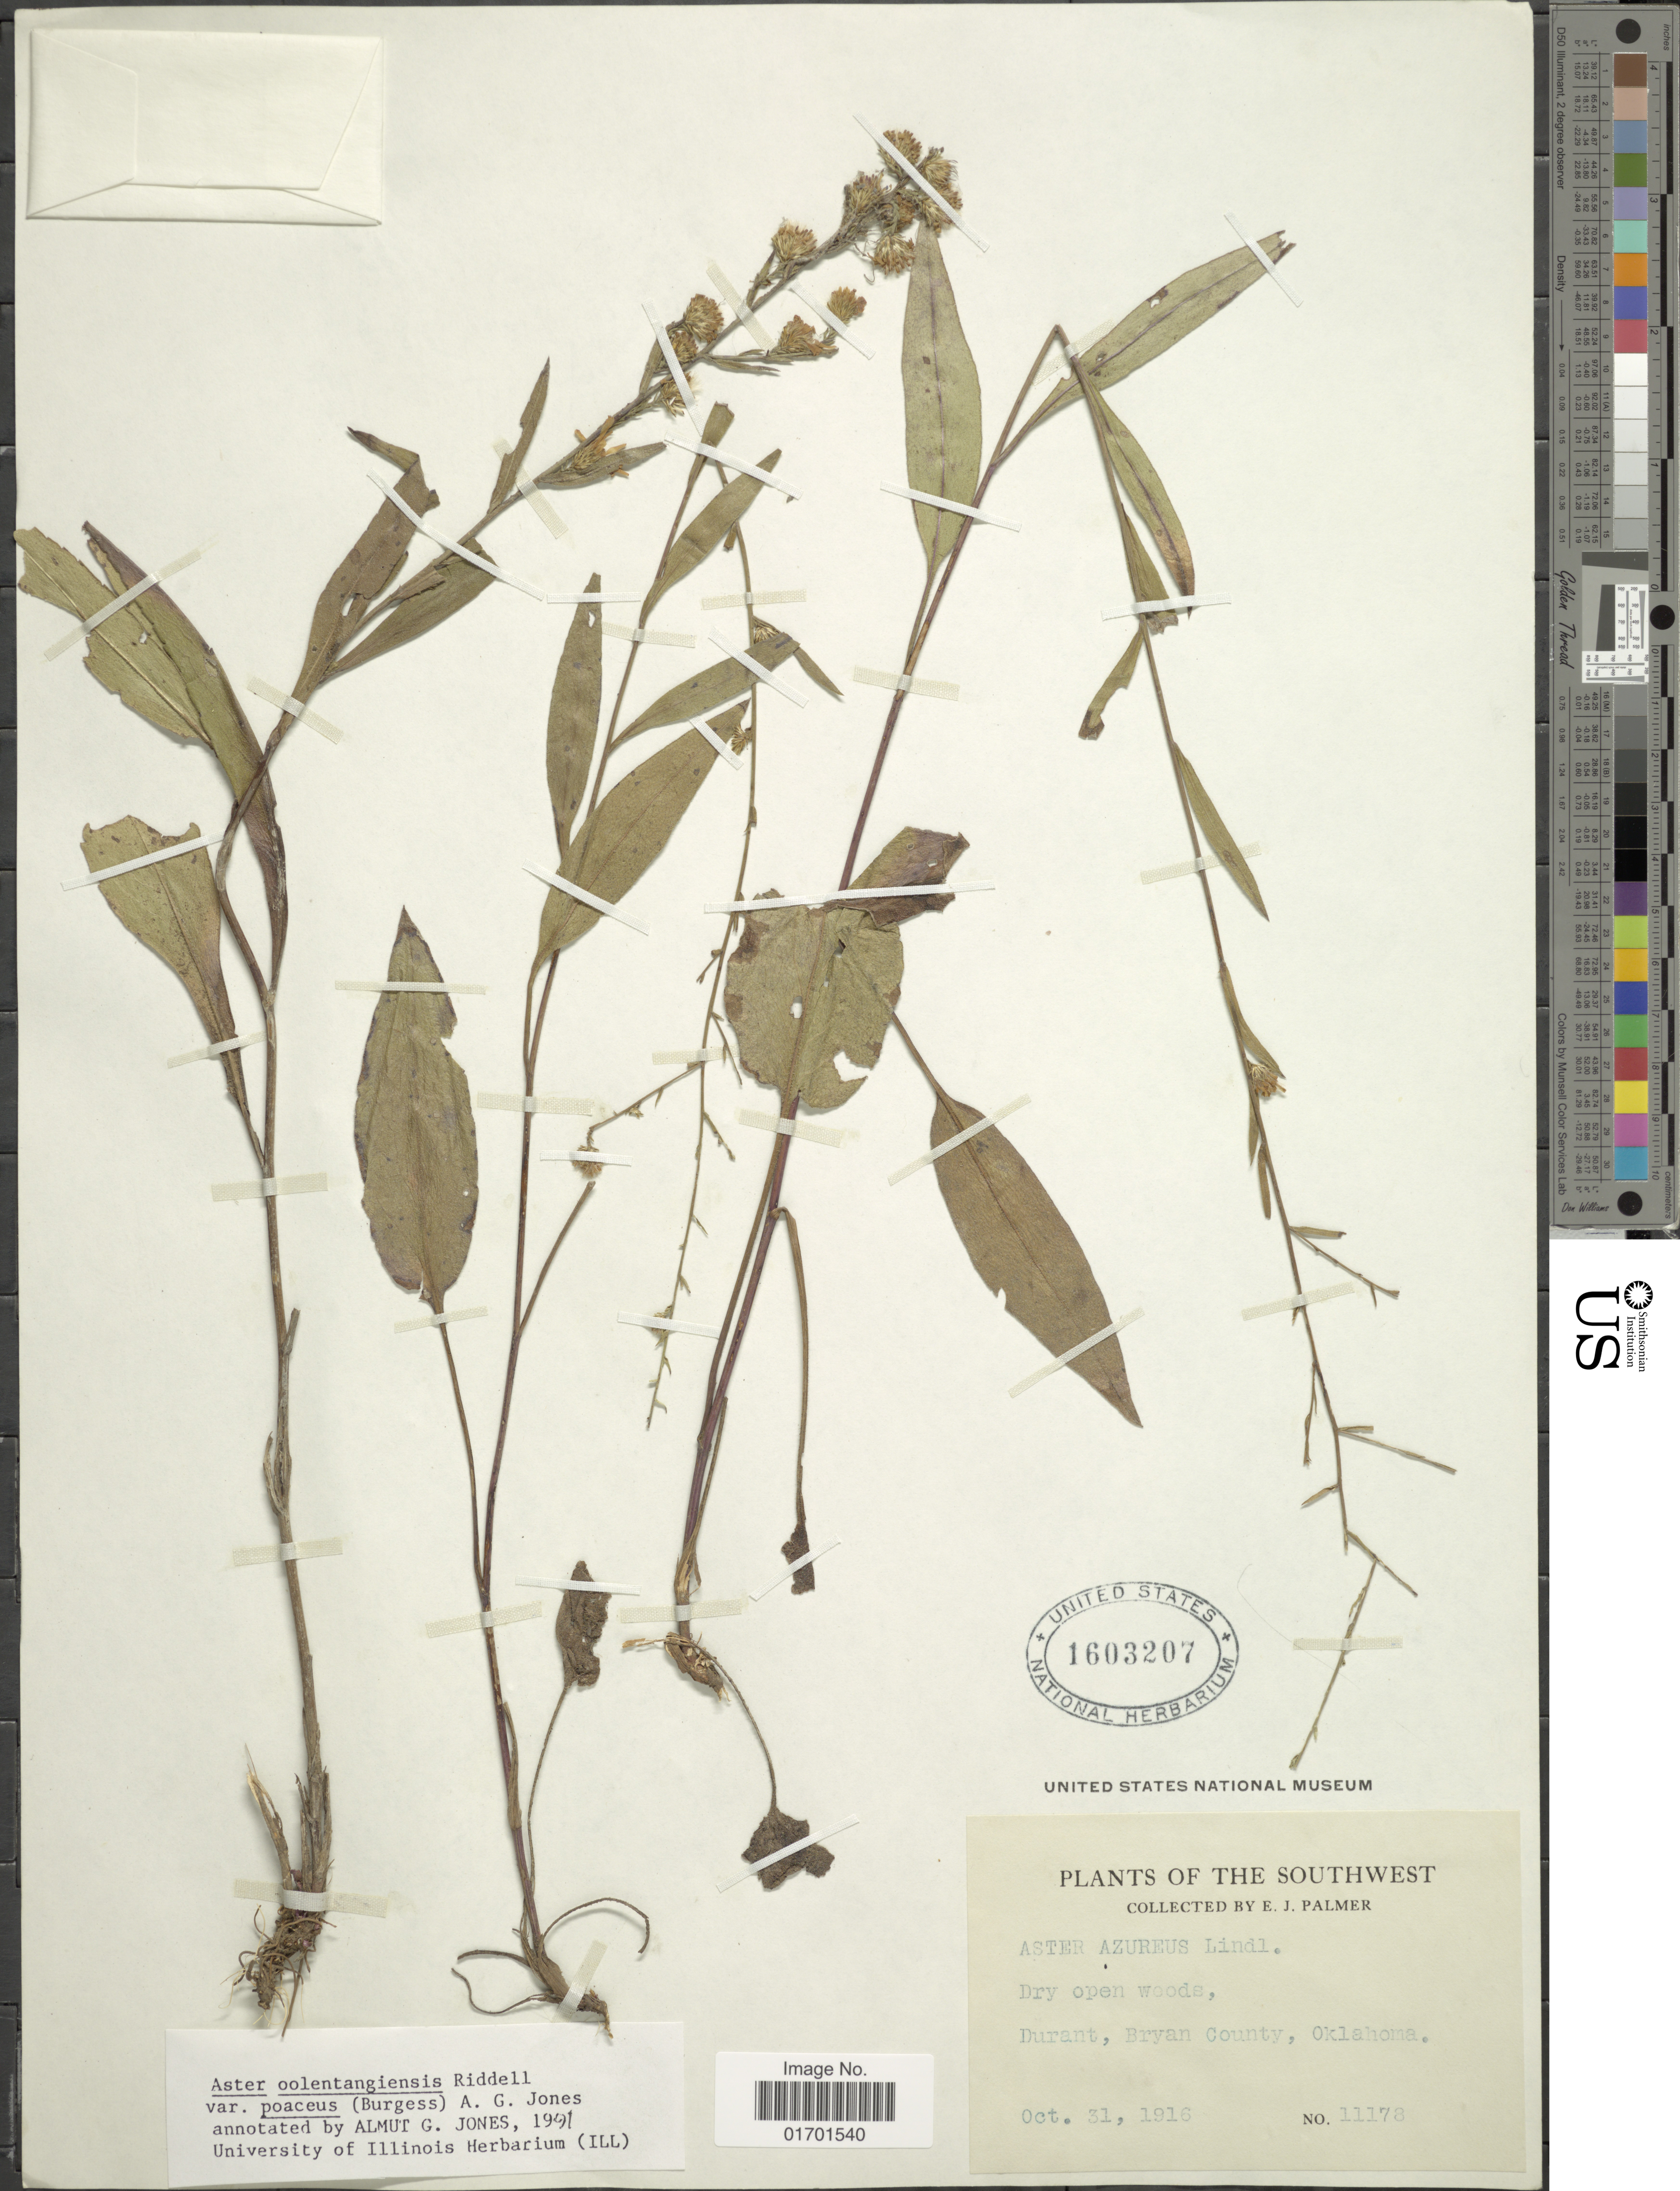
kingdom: Plantae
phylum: Tracheophyta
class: Magnoliopsida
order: Asterales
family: Asteraceae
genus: Symphyotrichum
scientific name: Symphyotrichum oolentangiense var. poaceum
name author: (E.S. Burgess) G.L. Nesom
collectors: E. J. Palmer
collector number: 11178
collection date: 1916-10-31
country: United States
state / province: Oklahoma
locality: The Southwest, Durant, Bryan County.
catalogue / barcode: US 1603207